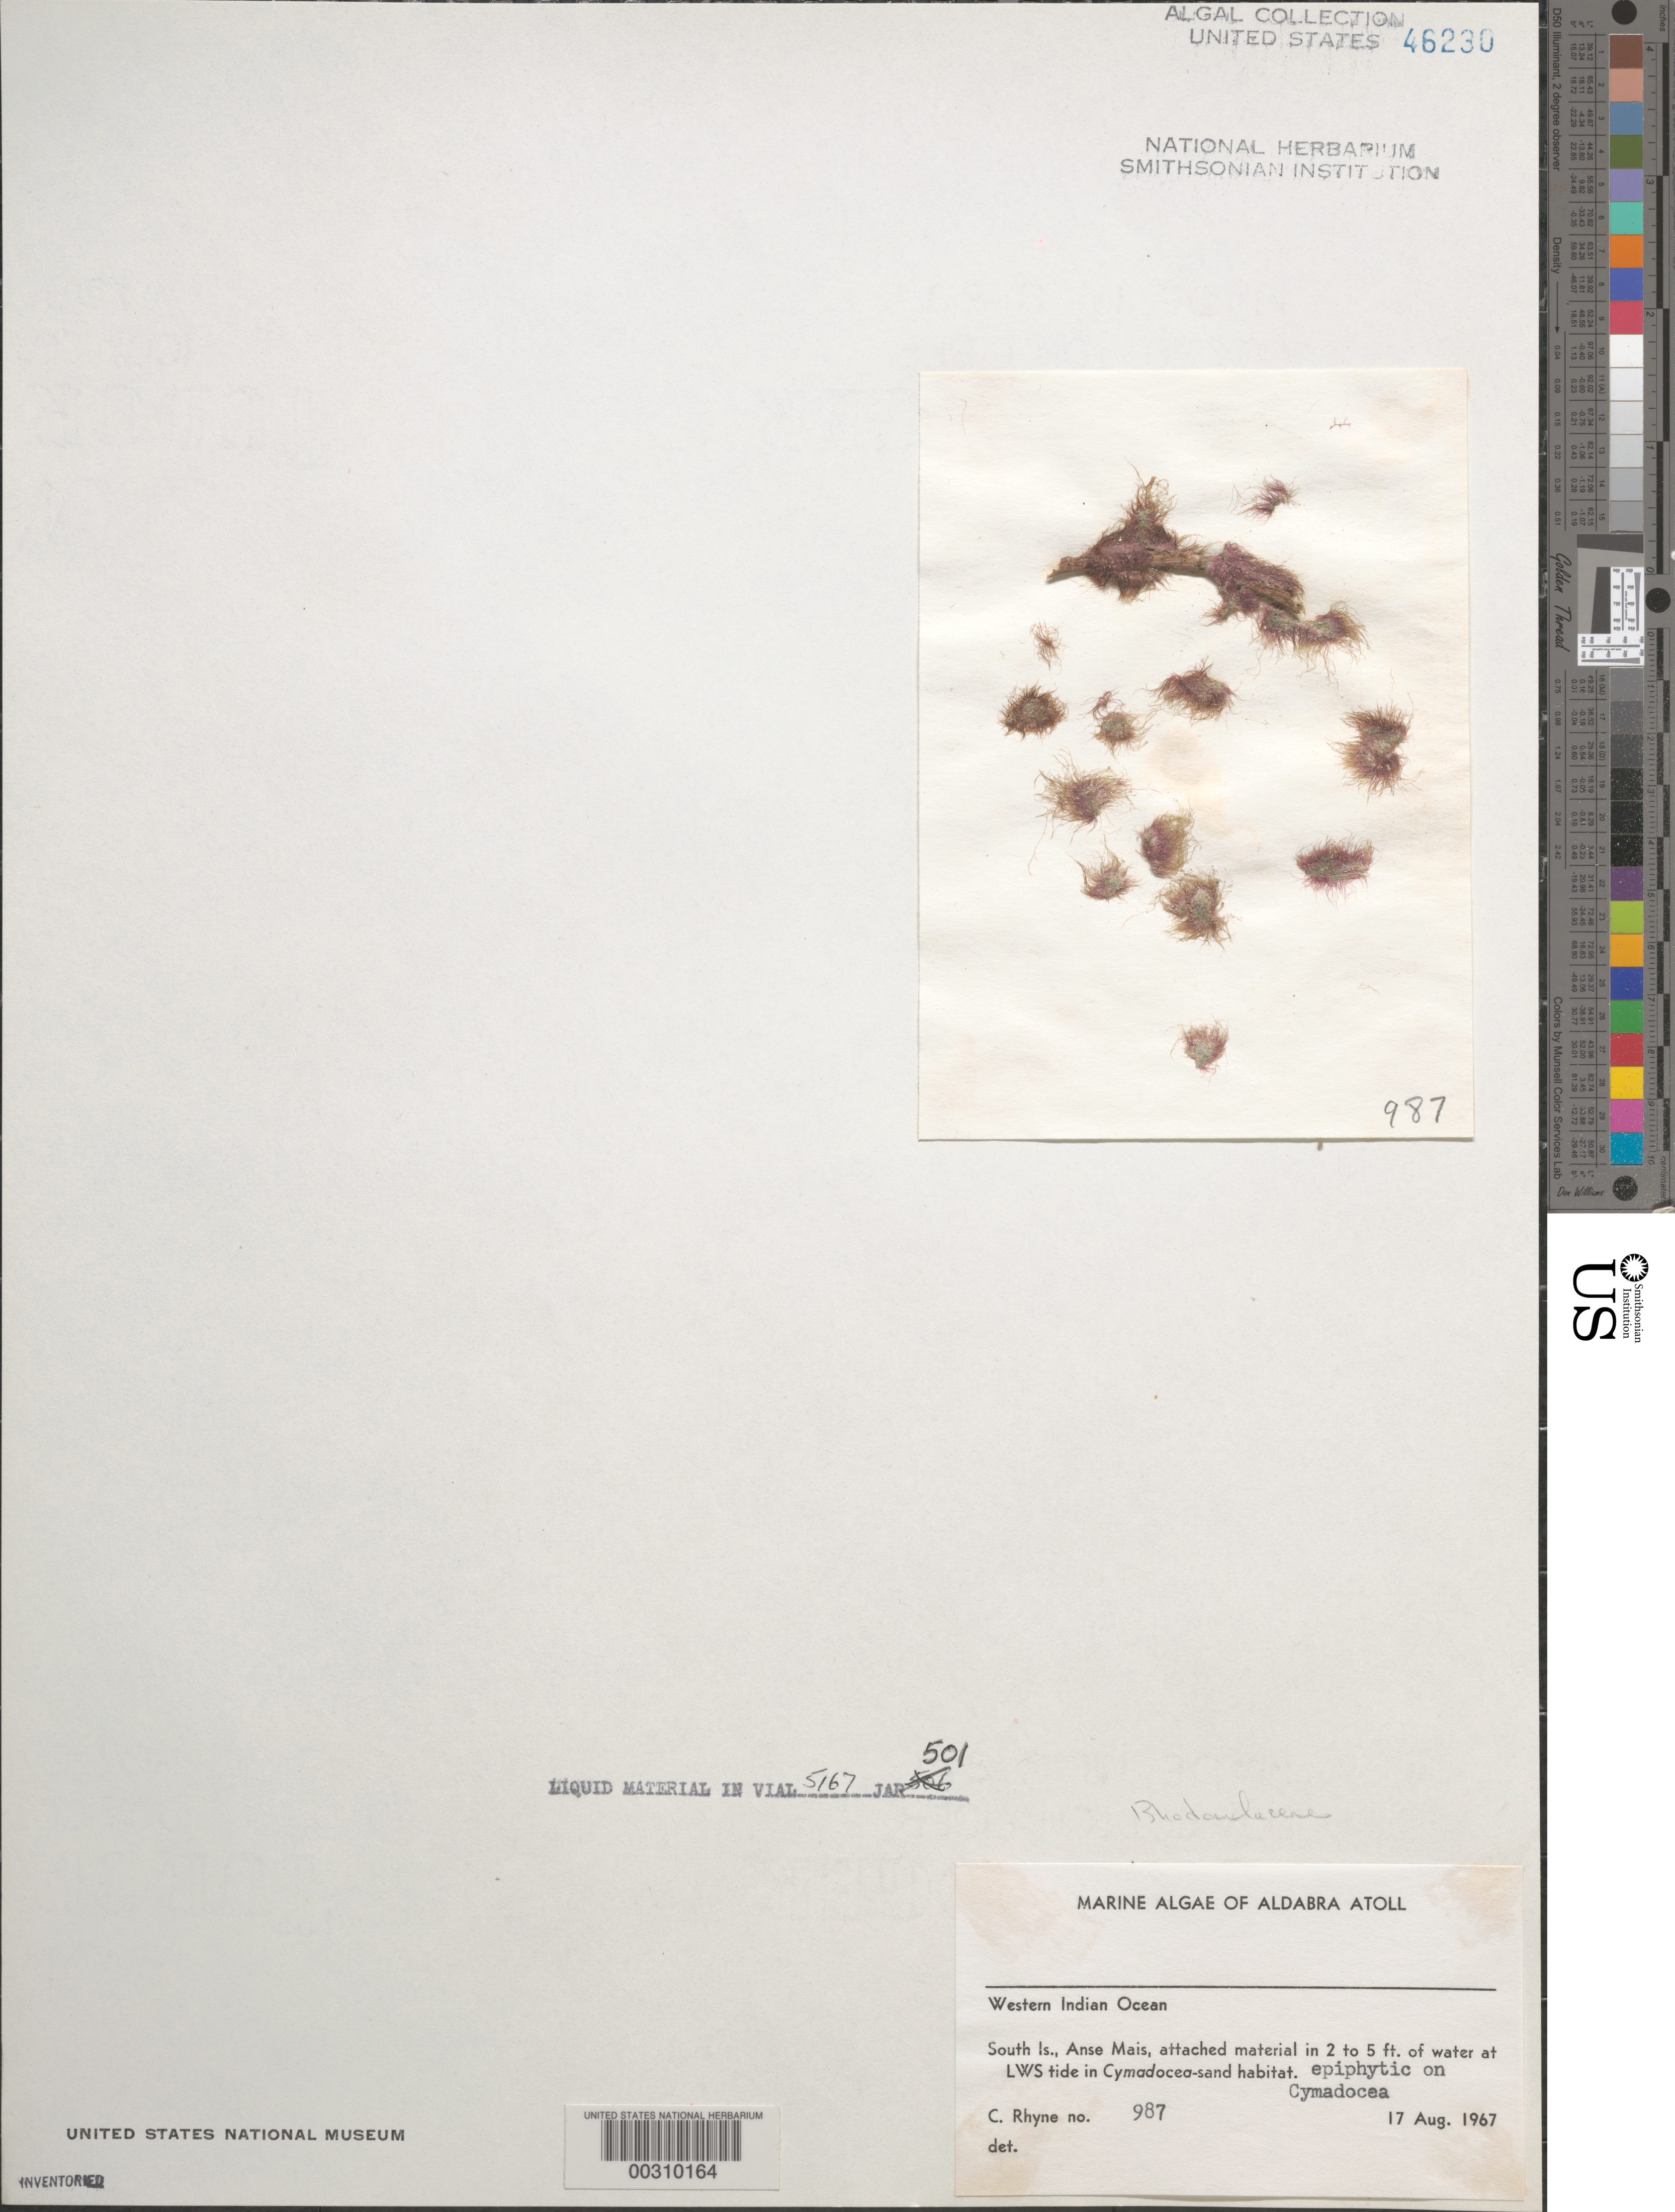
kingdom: Plantae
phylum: Rhodophyta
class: Florideophyceae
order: Ceramiales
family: Rhodomelaceae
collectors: C. Rhyne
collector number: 987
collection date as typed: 17 Aug 1967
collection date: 1967-08-17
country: Seychelles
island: Aldabra Atoll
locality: South Islet, Anse Mais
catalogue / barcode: US 46230